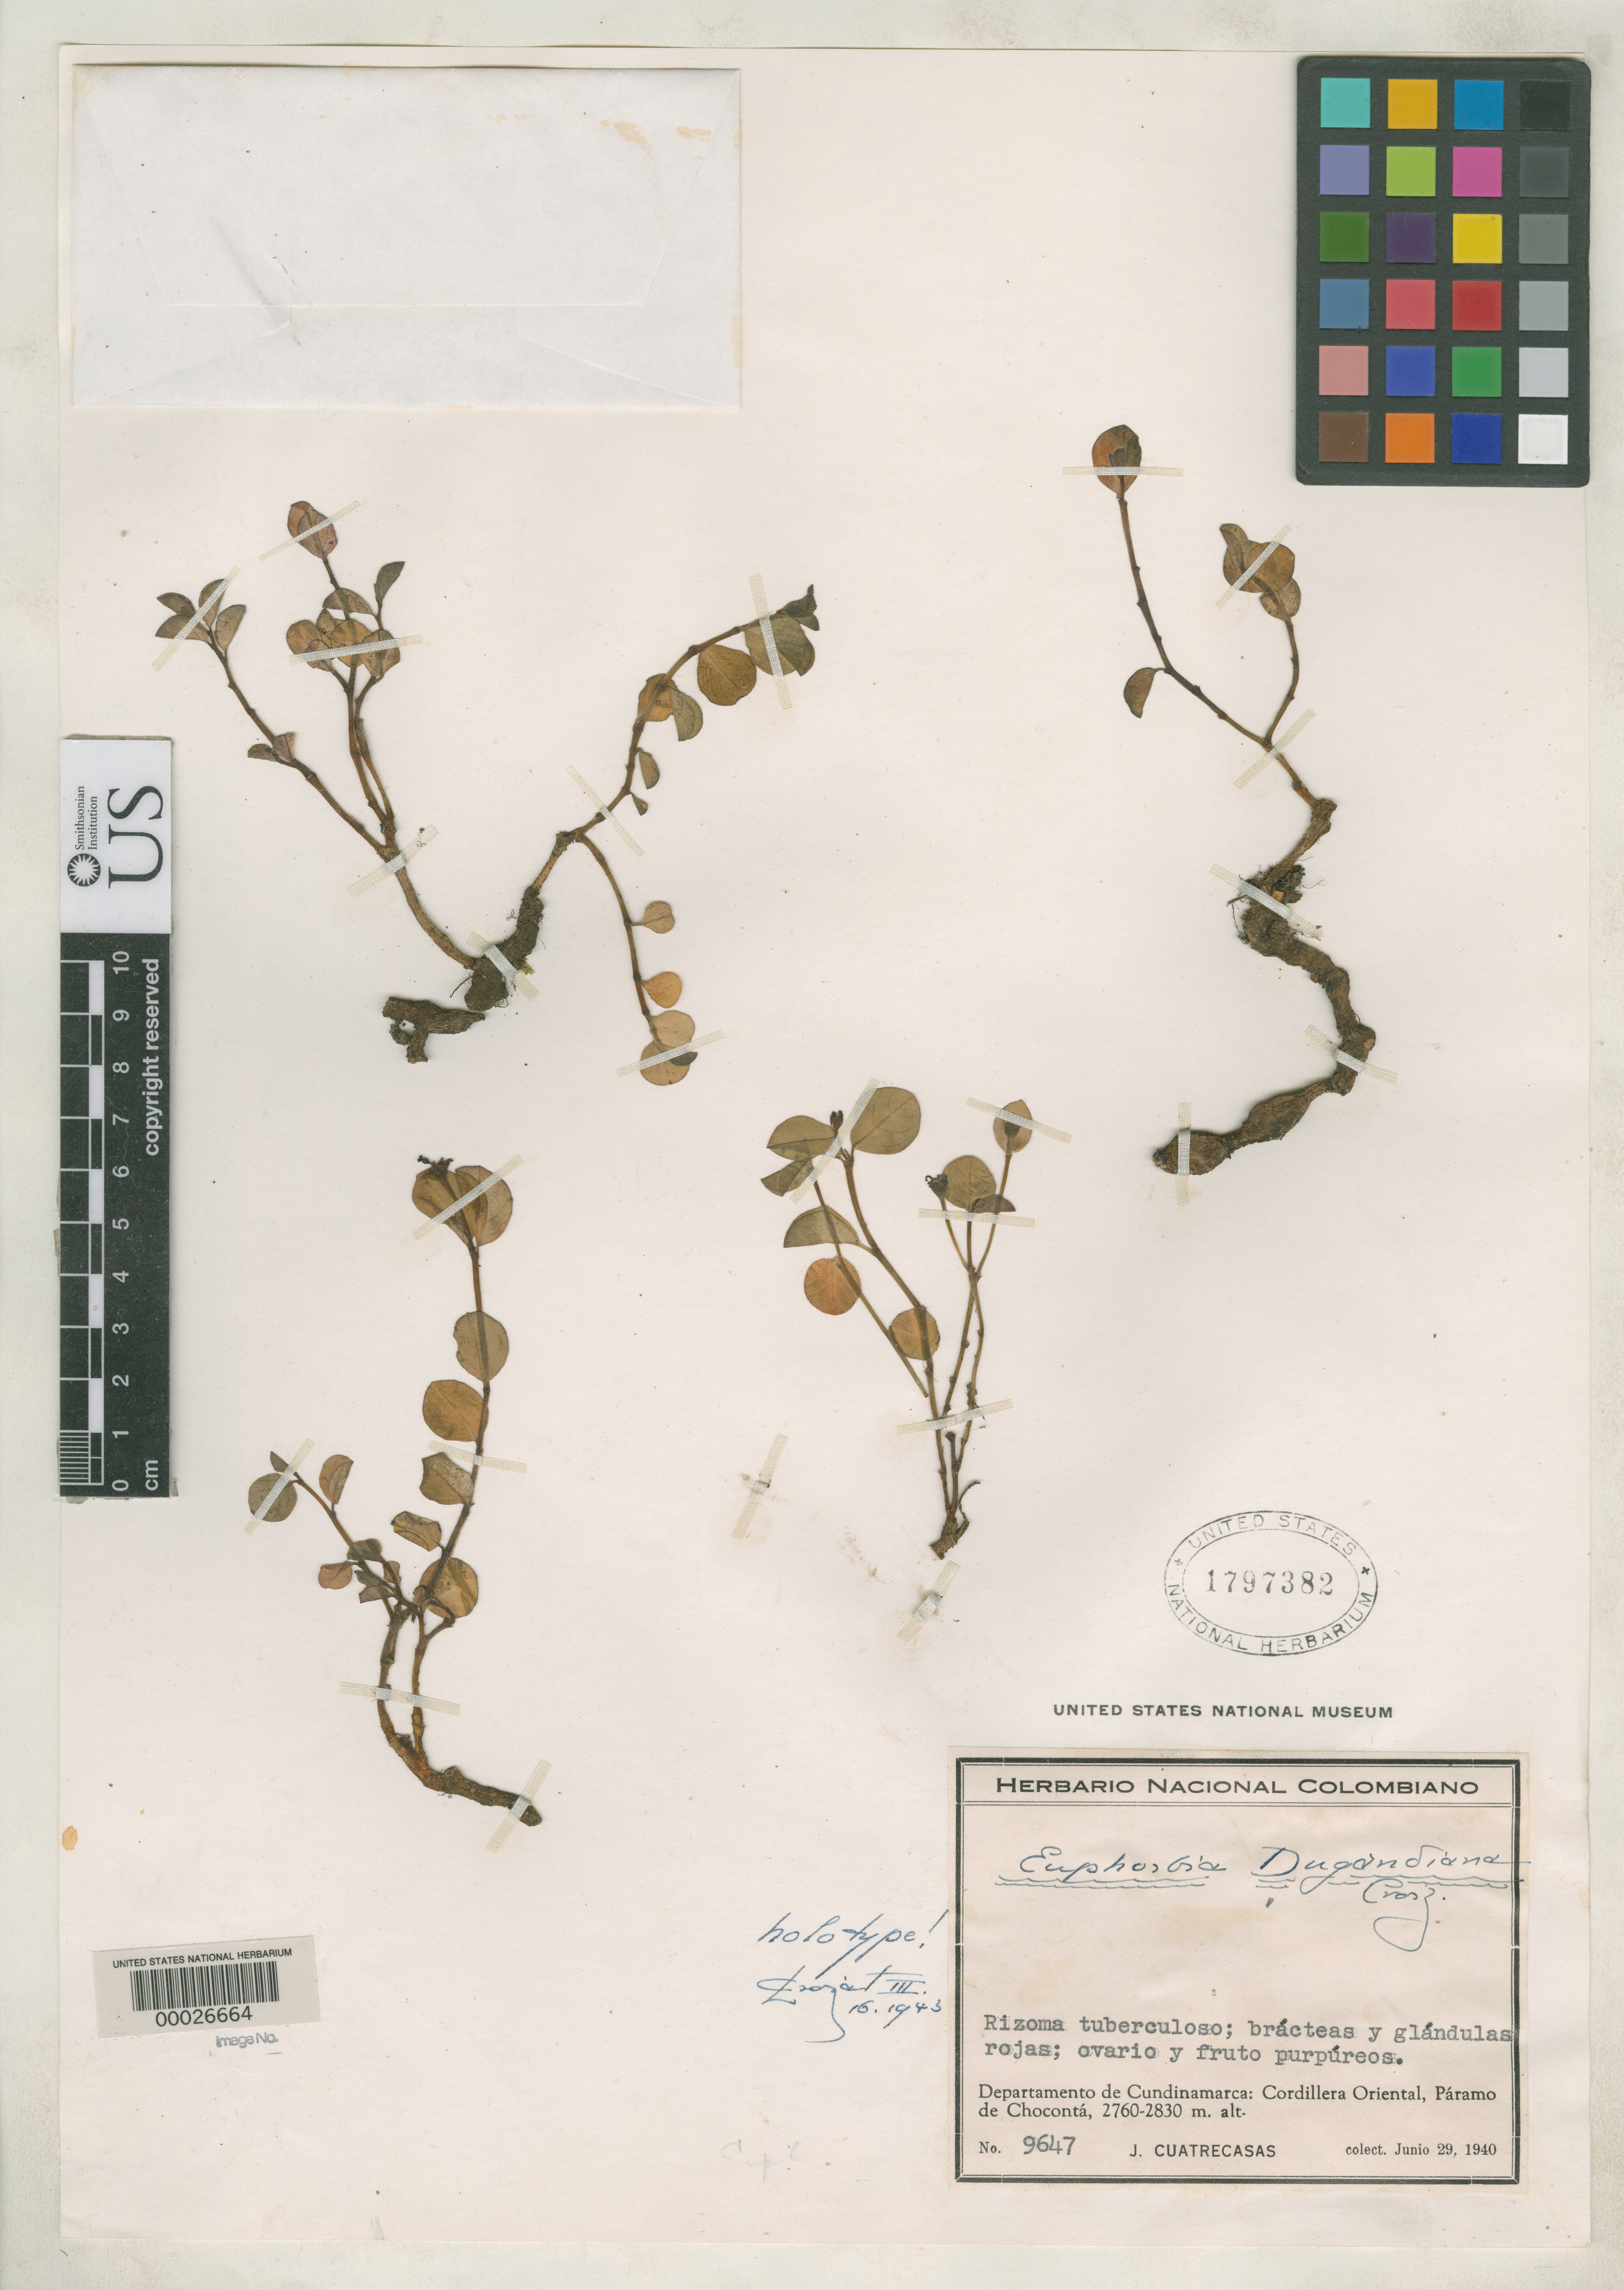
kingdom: Plantae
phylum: Tracheophyta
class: Magnoliopsida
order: Malpighiales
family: Euphorbiaceae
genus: Euphorbia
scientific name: Euphorbia dugandiana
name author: Croizat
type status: Holotype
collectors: J. Cuatrecasas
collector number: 9647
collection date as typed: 29 Jun 1940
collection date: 1940-06-29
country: Colombia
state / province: Cundinamarca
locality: Cordillera Oriental, Paramo de Choconta.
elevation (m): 2760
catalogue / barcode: US 1797382